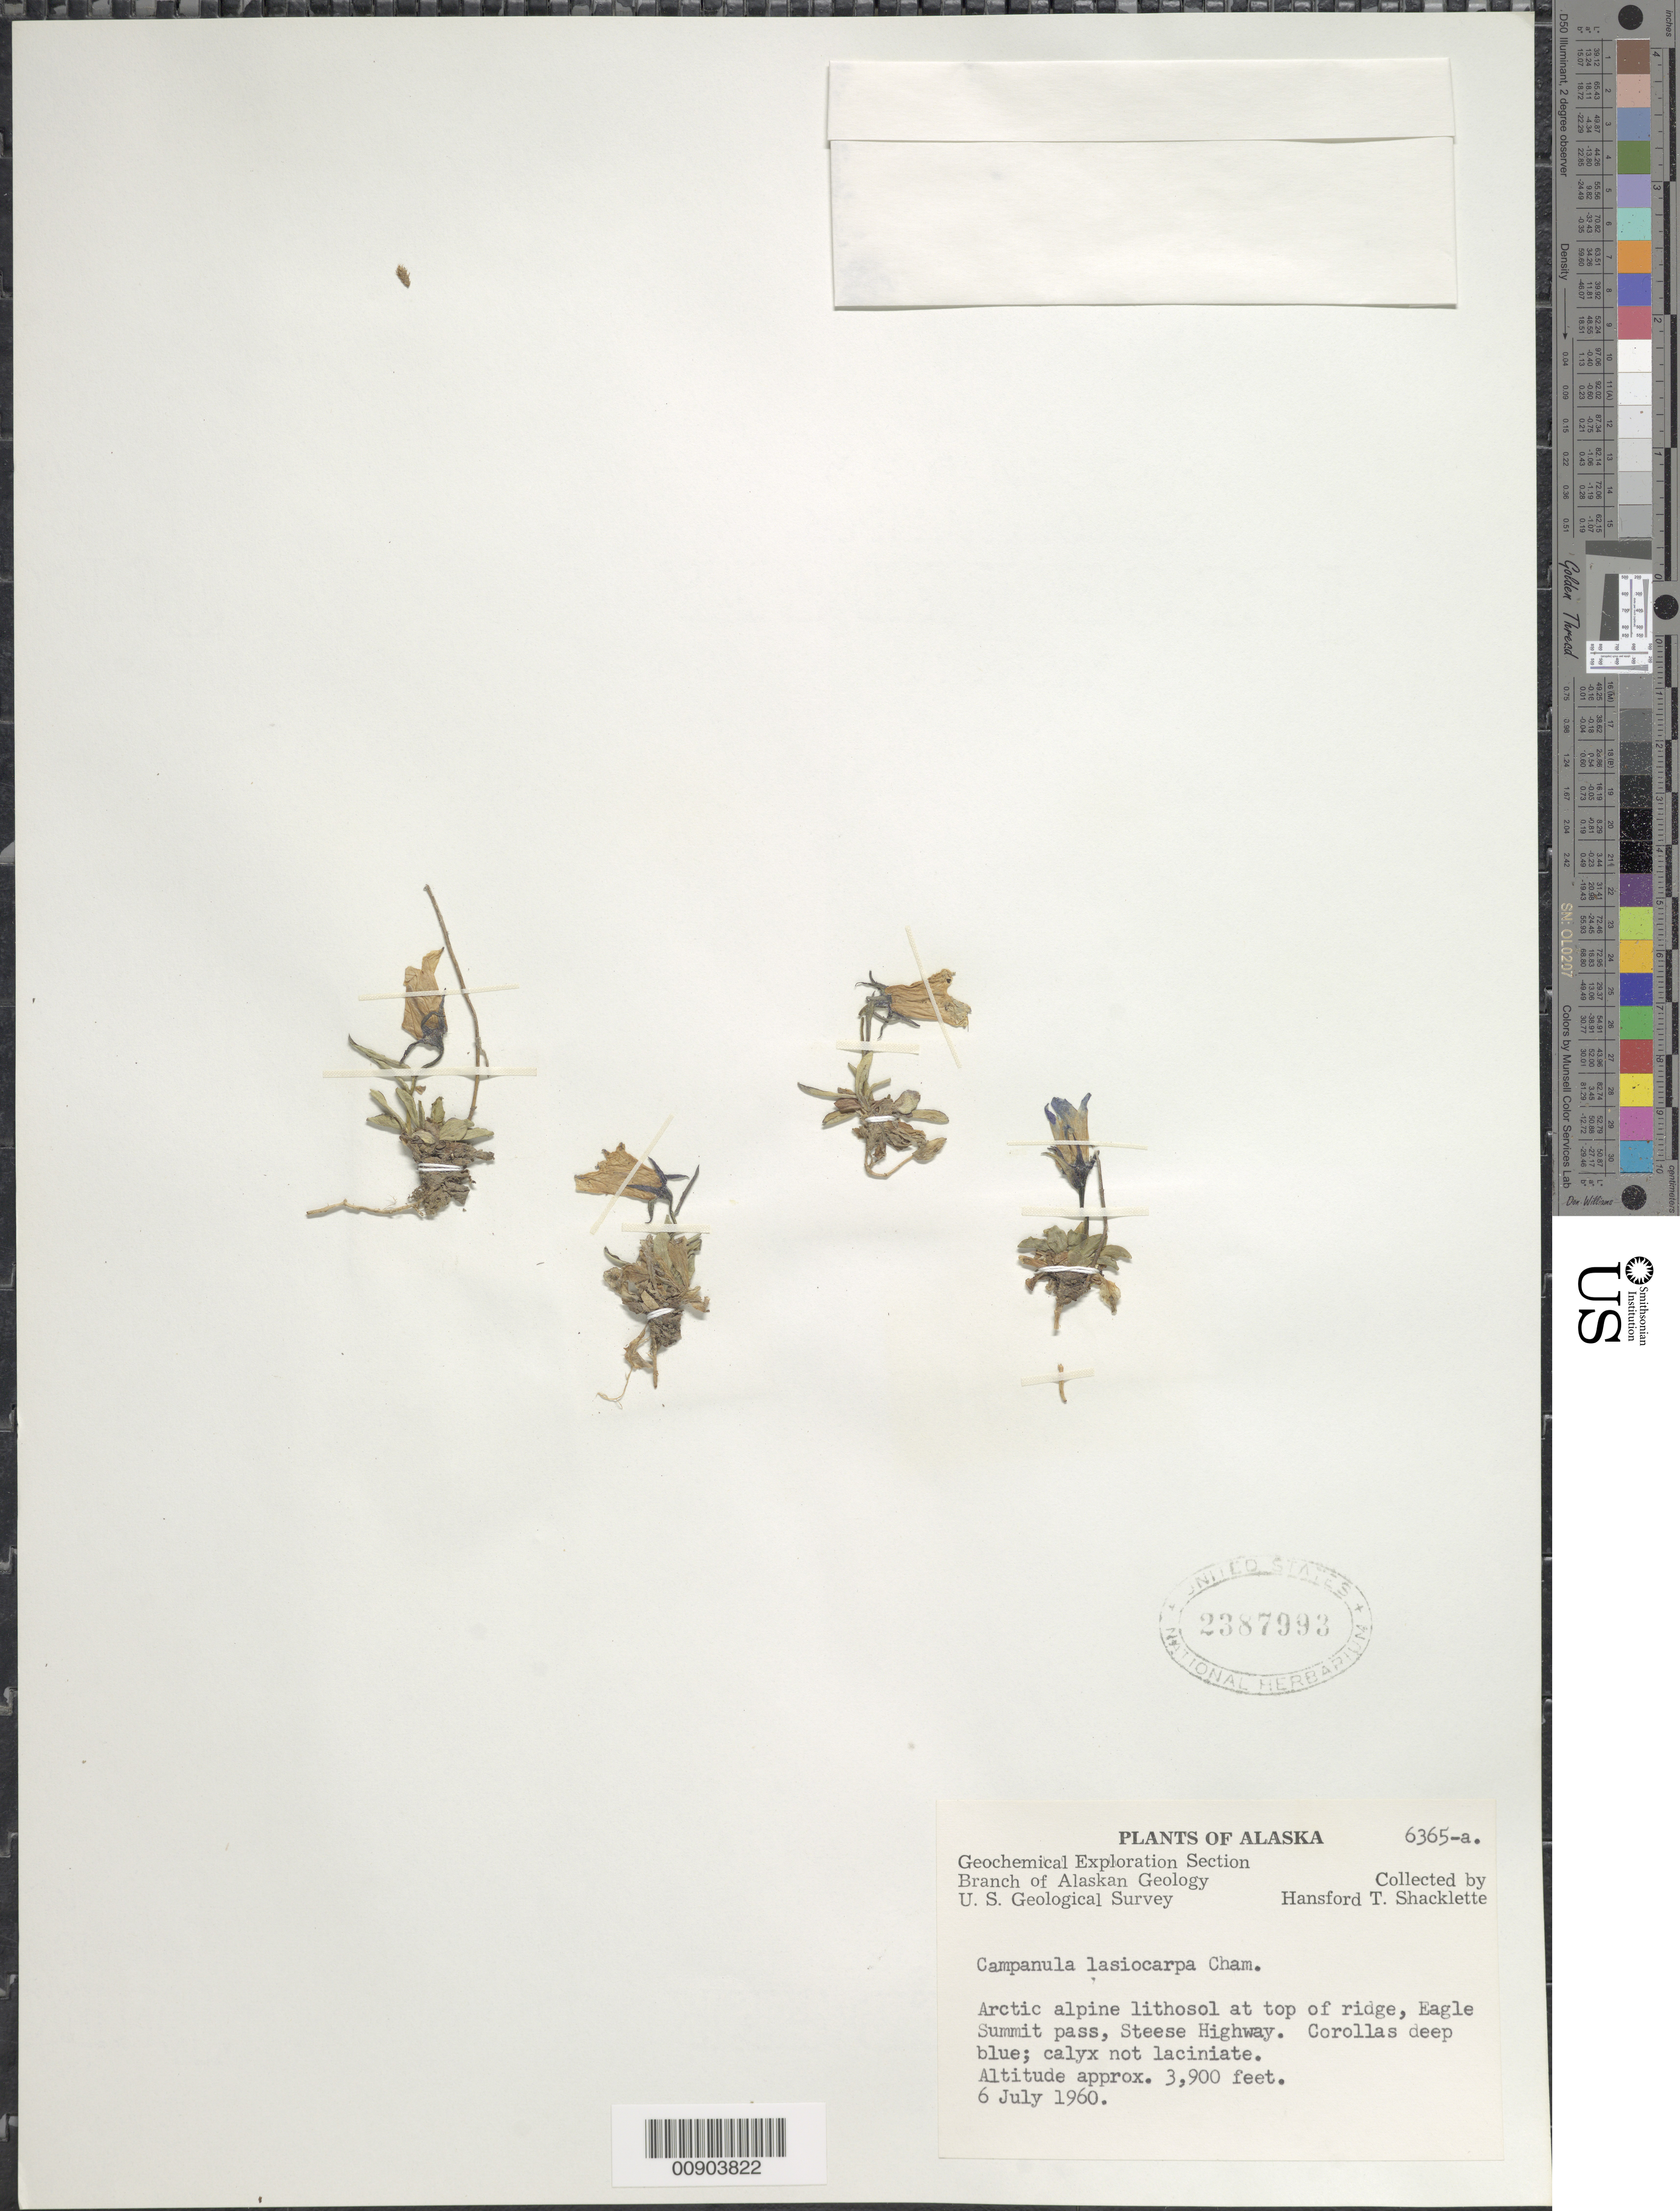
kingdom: Plantae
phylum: Tracheophyta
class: Magnoliopsida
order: Asterales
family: Campanulaceae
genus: Campanula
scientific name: Campanula lasiocarpa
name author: Cham.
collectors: H. Shacklette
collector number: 6365-a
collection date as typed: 6 July 1960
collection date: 1960-07-06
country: United States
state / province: Alaska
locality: Eagle Summti pass, Steese Highway.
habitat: Arctic alpine lithosol at top of ridge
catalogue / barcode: US 2387993